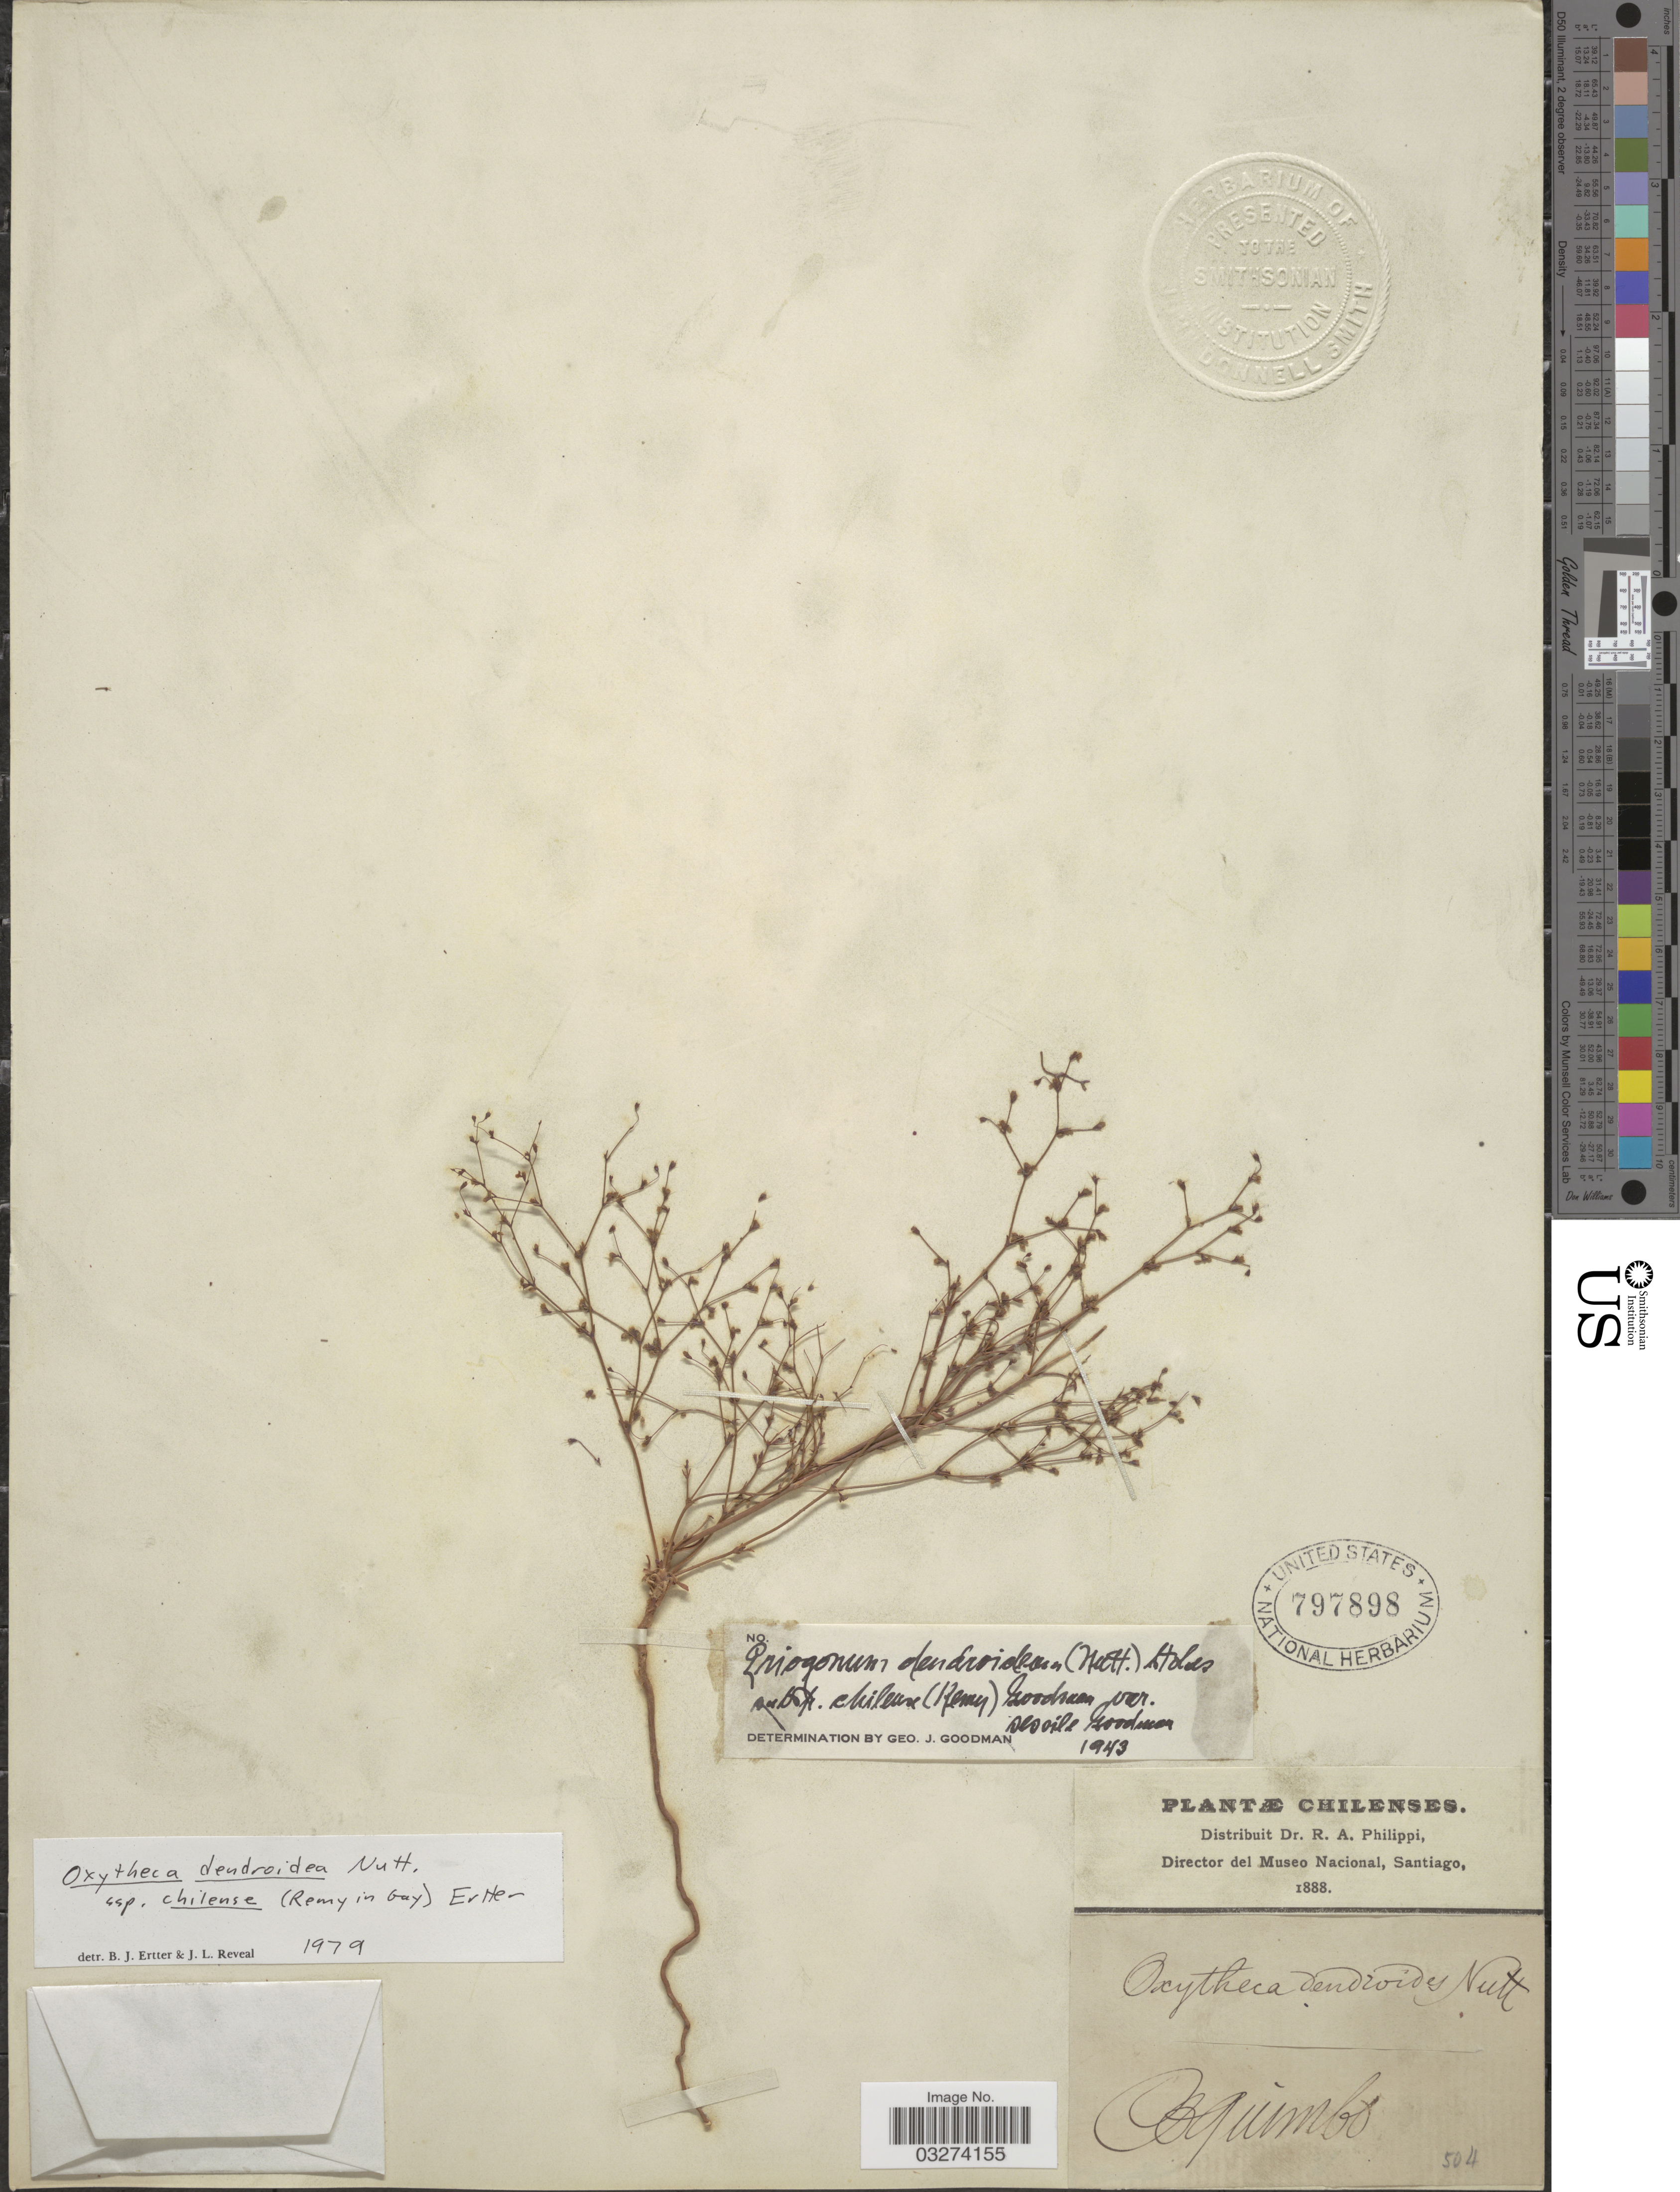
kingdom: Plantae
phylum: Tracheophyta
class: Magnoliopsida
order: Caryophyllales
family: Polygonaceae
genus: Oxytheca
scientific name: Oxytheca dendroidea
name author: Nutt.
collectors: ex. herb. R.A. Philippi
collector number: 504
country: Chile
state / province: Coquimbo (IV)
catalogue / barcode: US 797898